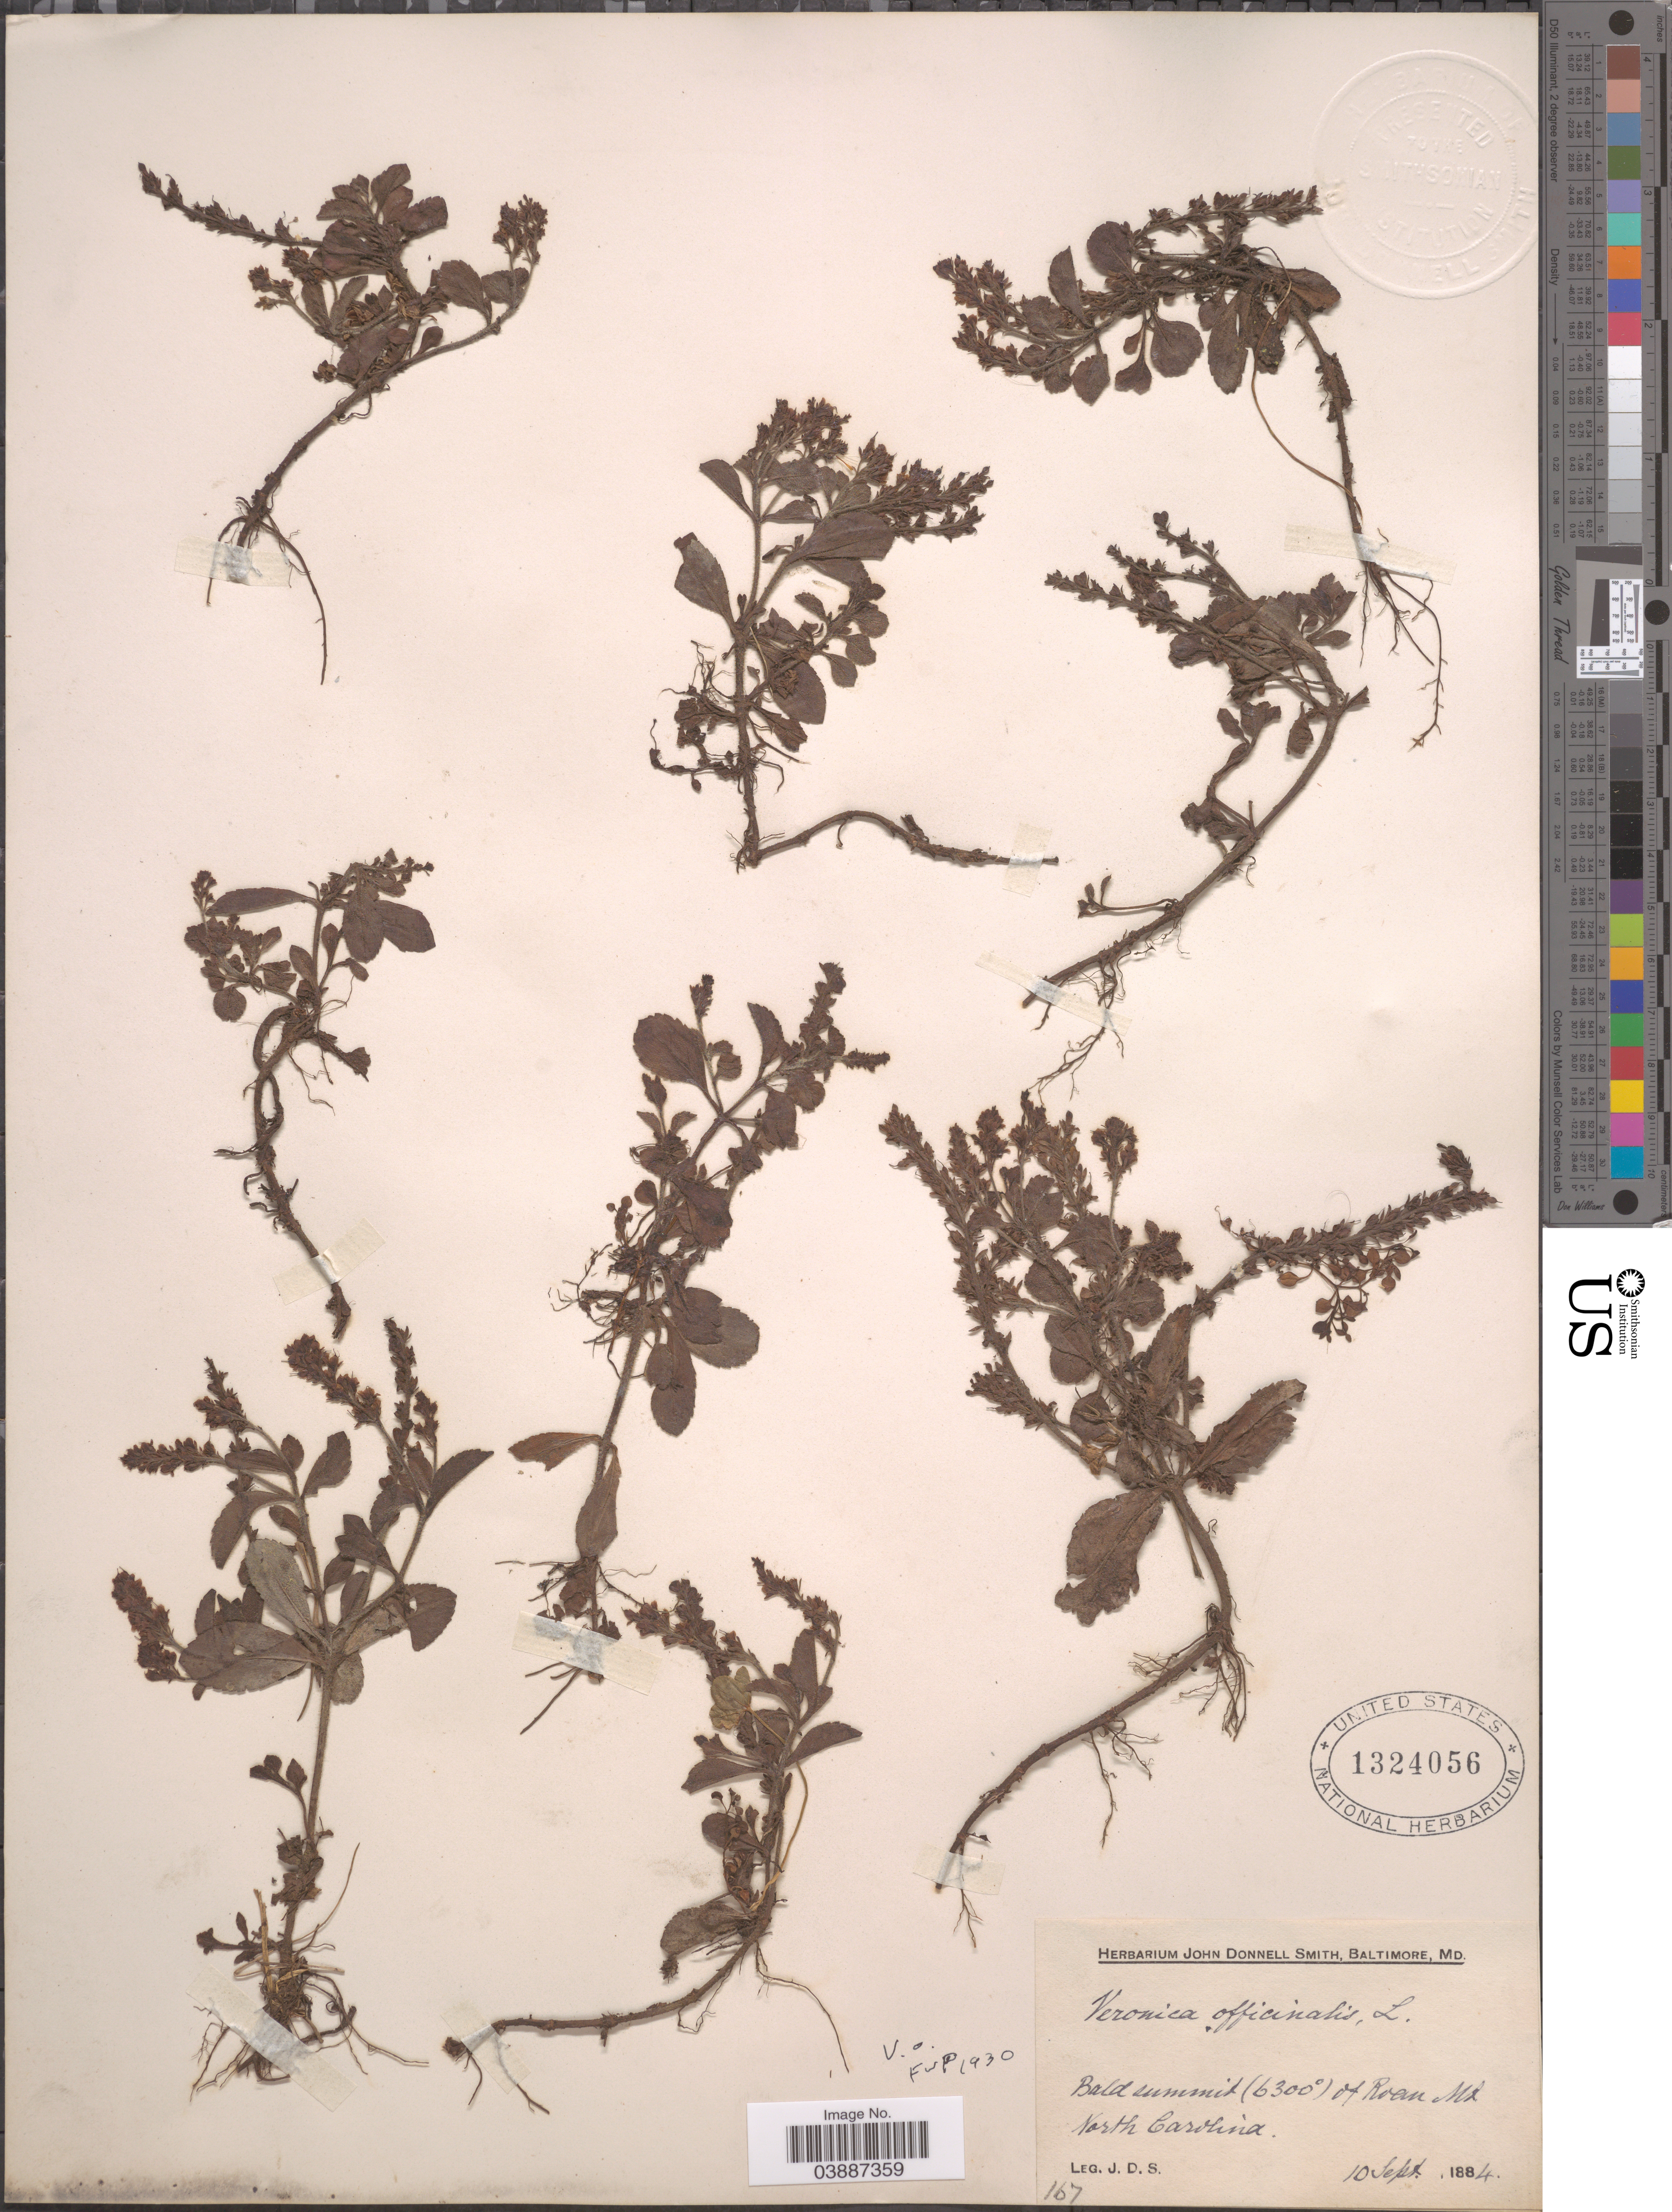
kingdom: Plantae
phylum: Tracheophyta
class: Magnoliopsida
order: Lamiales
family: Plantaginaceae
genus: Veronica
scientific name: Veronica officinalis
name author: L.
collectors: J. Donnell Smith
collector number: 167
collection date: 1884-09-10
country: United States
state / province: North Carolina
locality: Bald summit of Roan Mt.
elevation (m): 1920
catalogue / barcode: US 1324056